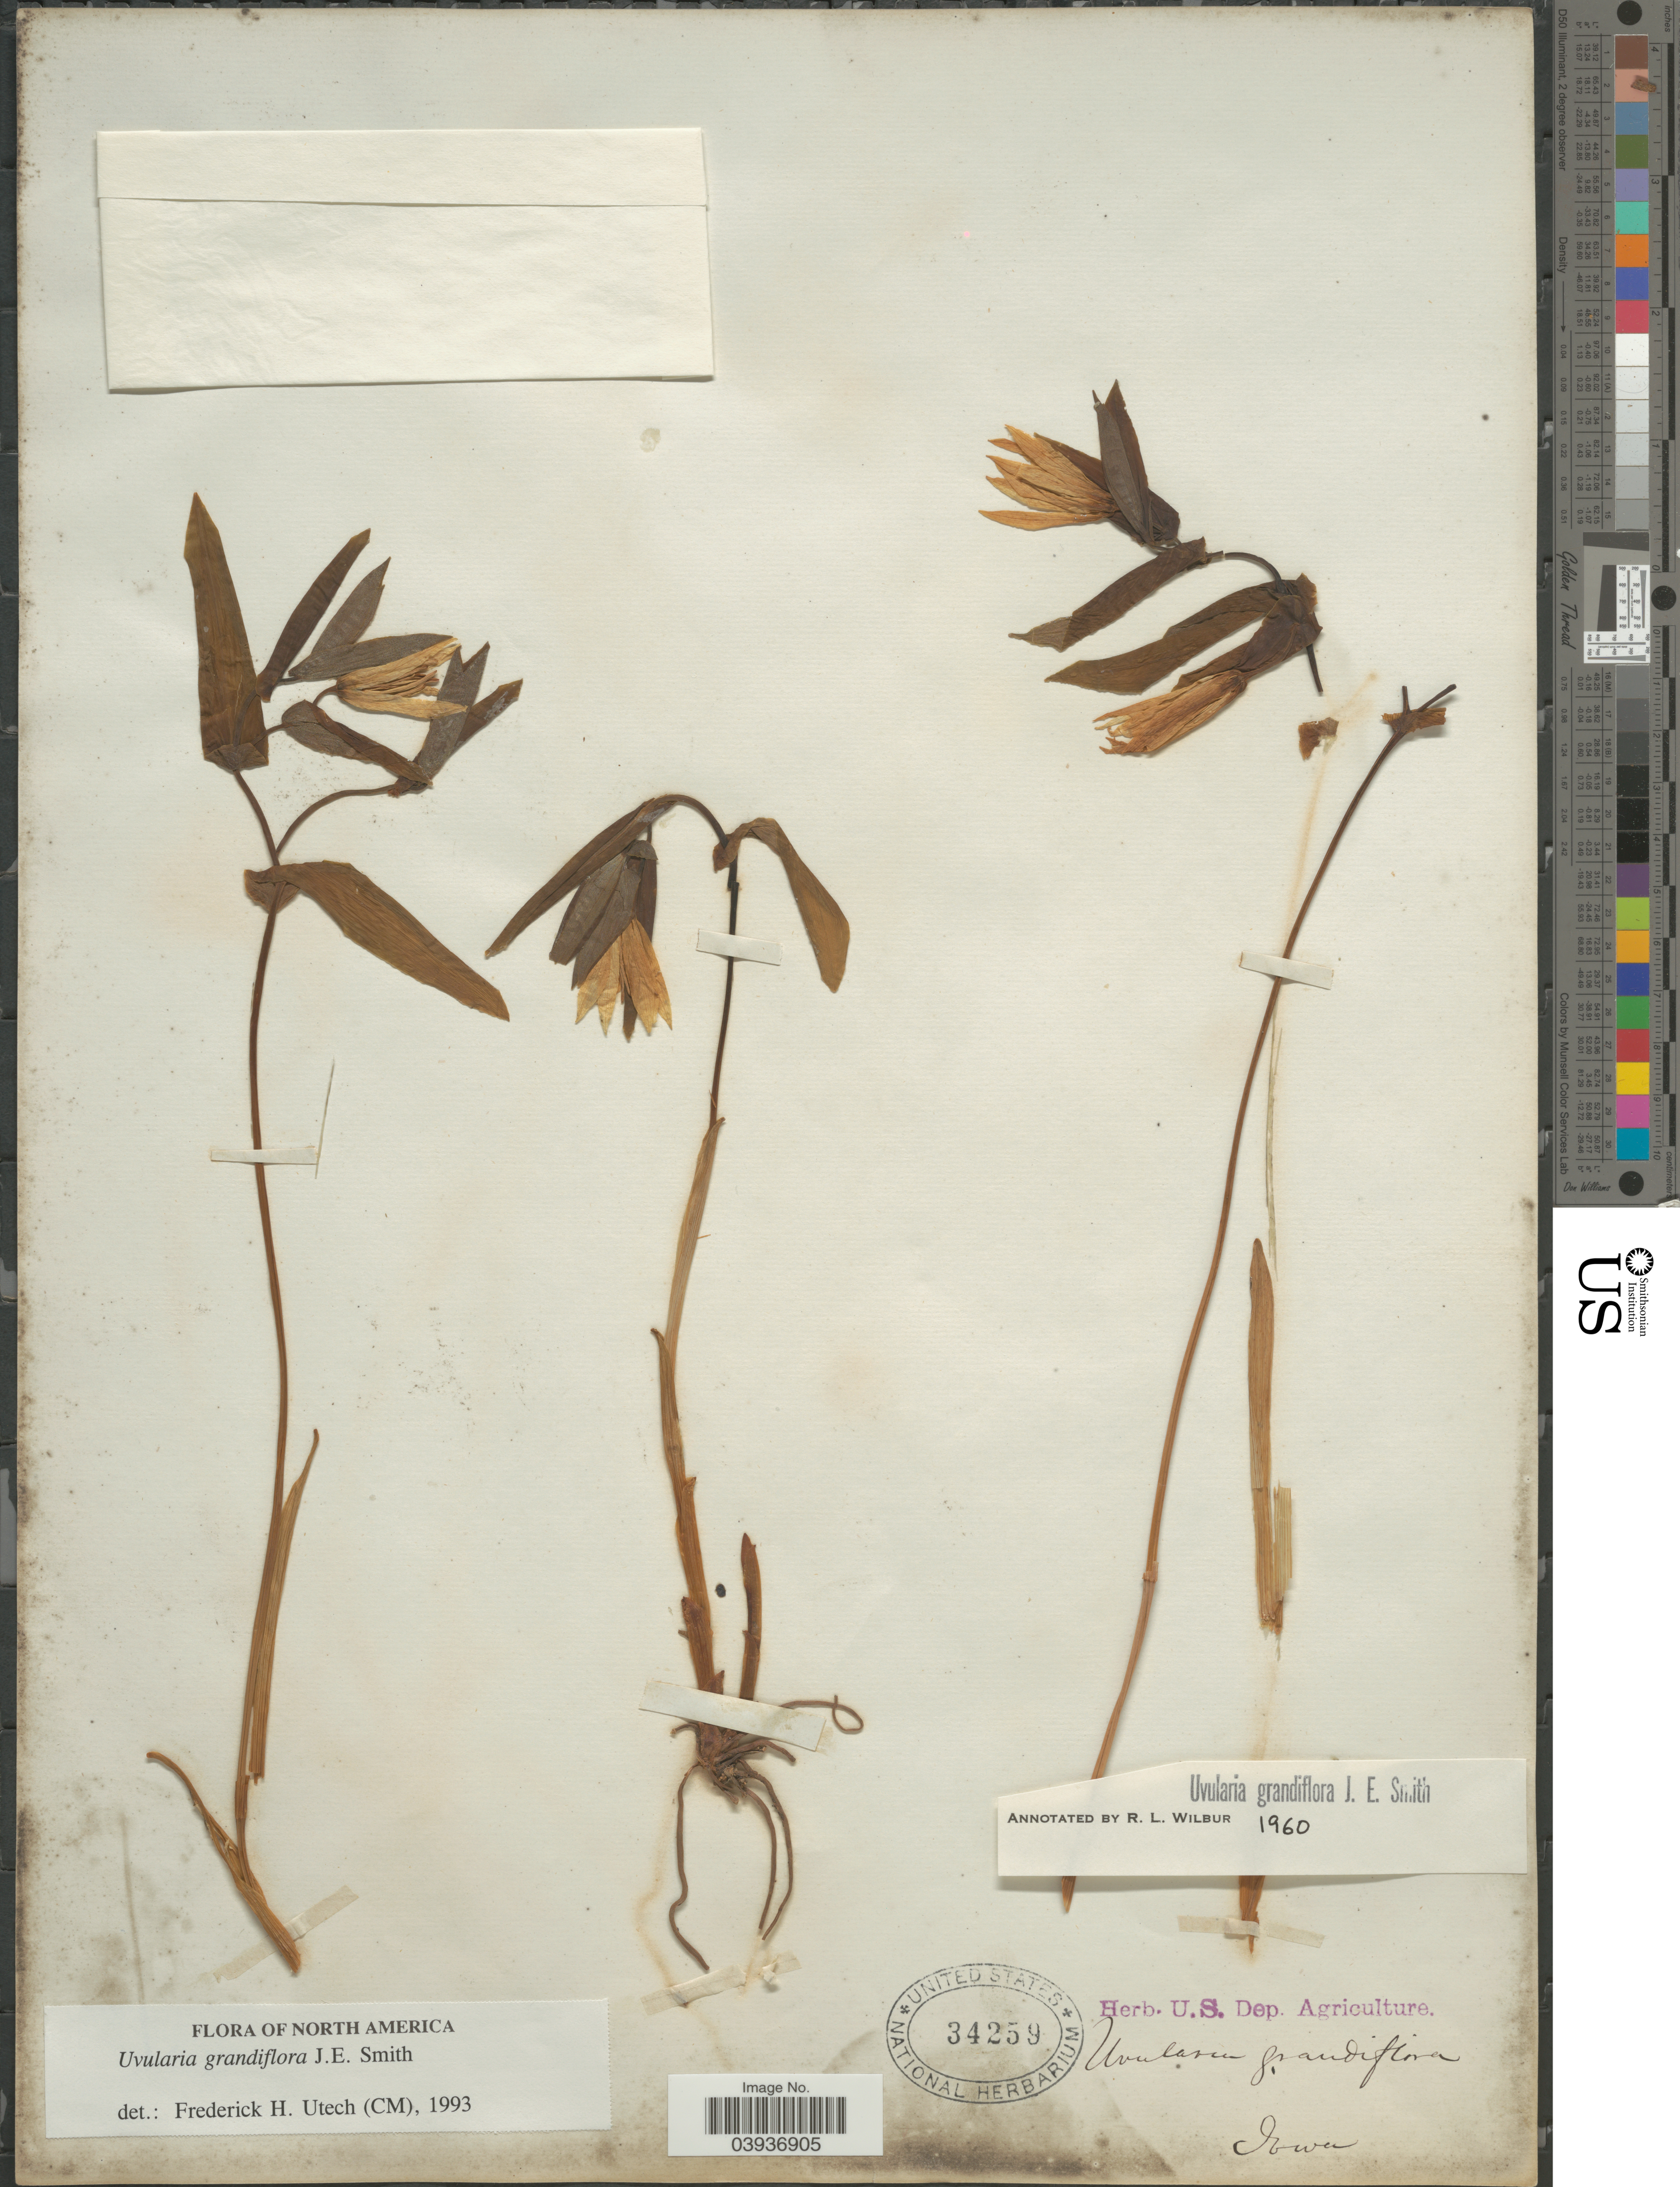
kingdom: Plantae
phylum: Tracheophyta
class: Liliopsida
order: Liliales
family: Colchicaceae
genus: Uvularia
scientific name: Uvularia grandiflora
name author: Sm.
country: United States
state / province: Iowa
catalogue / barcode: US 34259